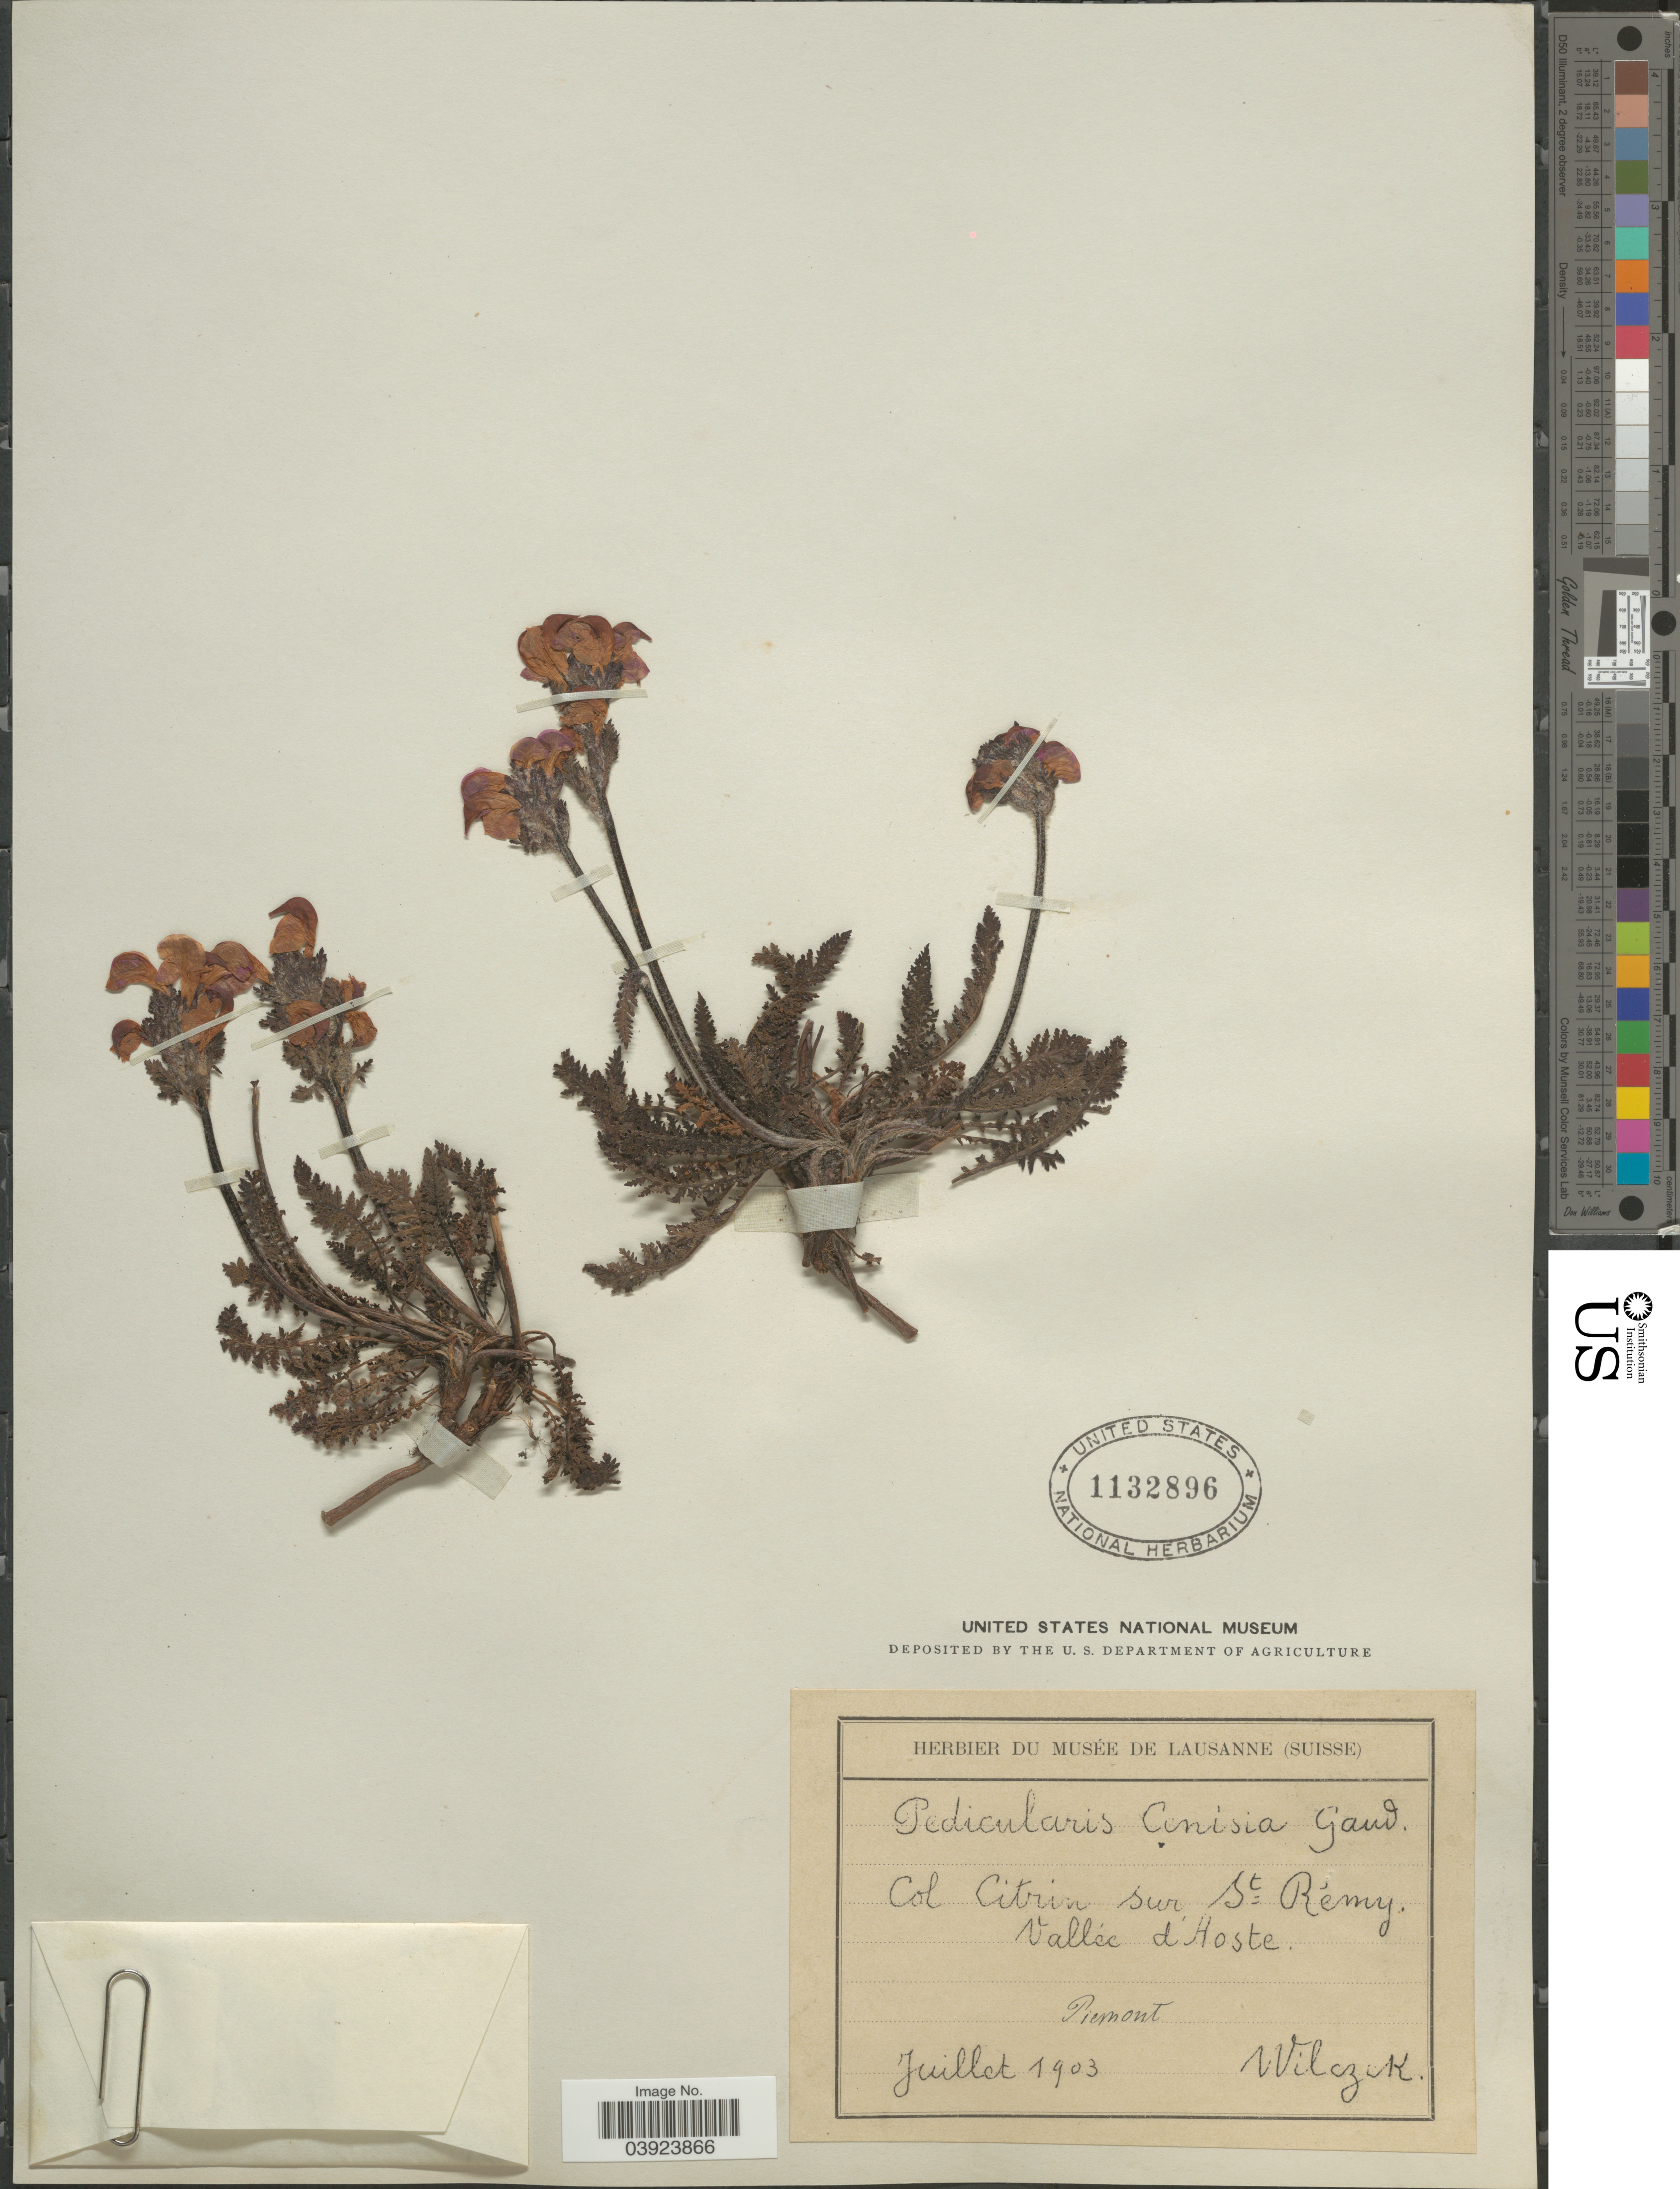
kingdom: Plantae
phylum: Tracheophyta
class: Magnoliopsida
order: Lamiales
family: Orobanchaceae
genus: Pedicularis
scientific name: Pedicularis cenisia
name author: Gaudin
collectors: Wilczek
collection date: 1903-07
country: Italy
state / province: Piedmont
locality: Col Citrin sur St. Remy. Vallée d'Hoste. Piemont.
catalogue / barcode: US 1132896